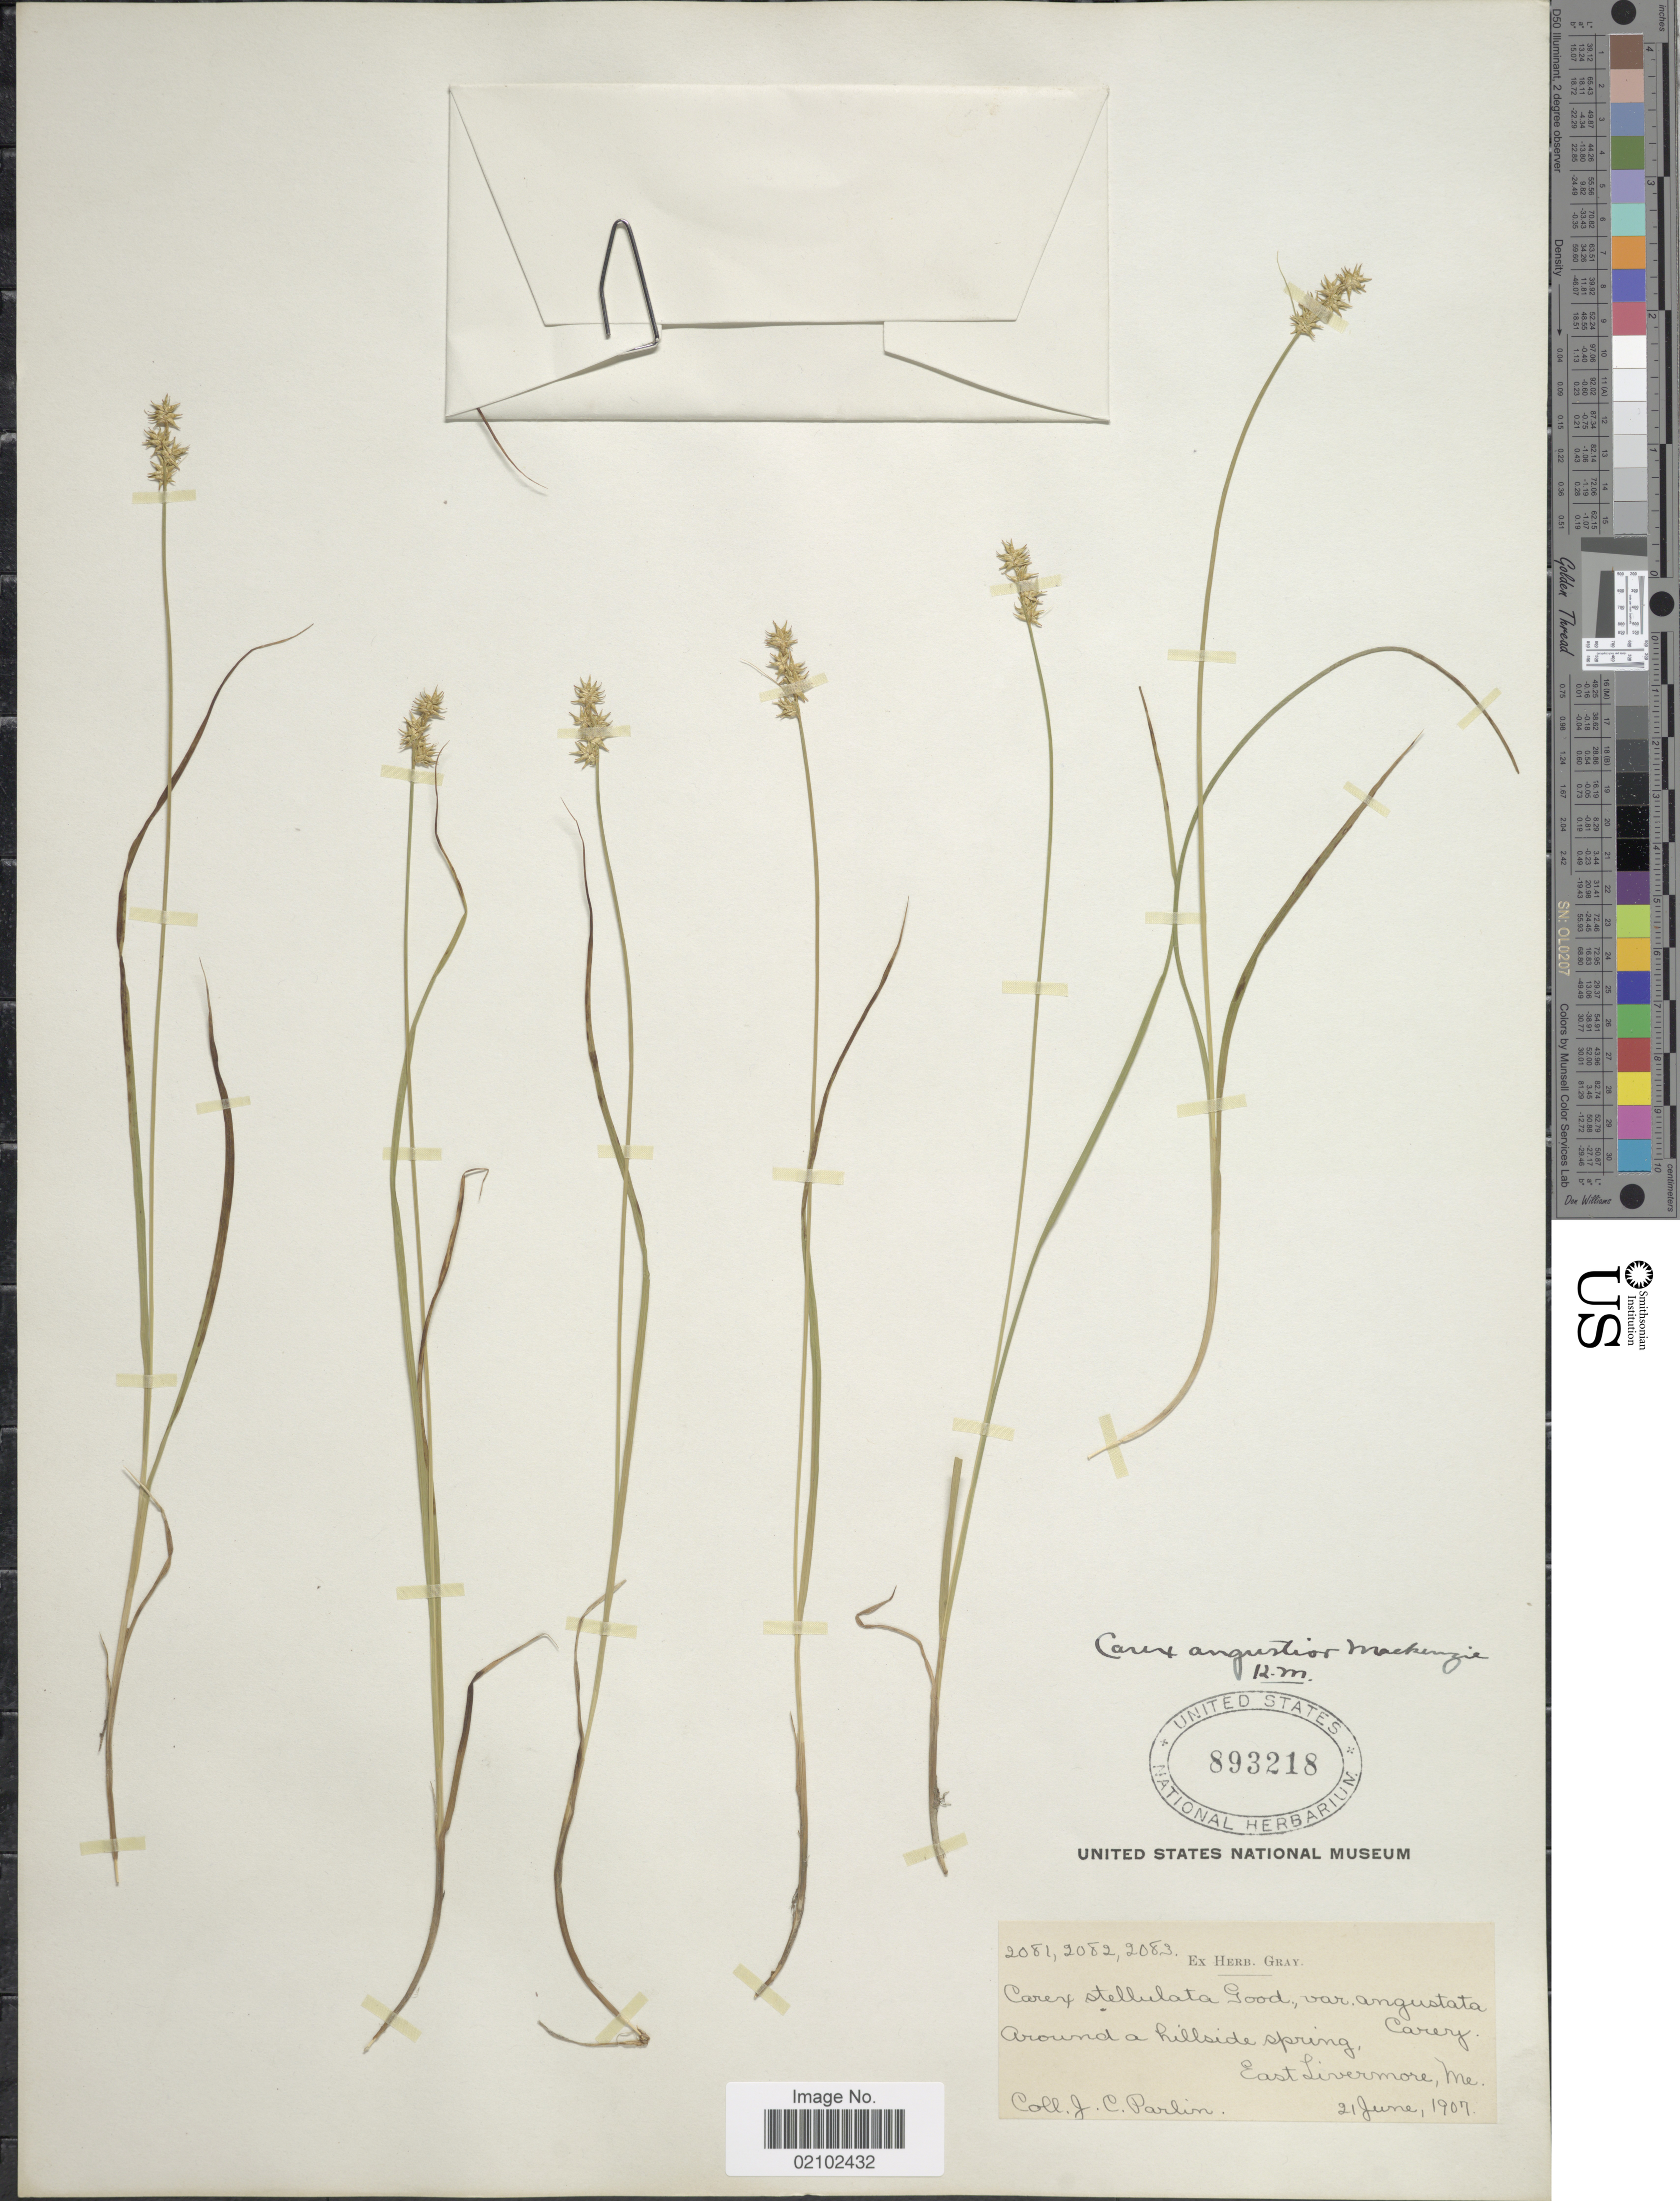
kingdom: Plantae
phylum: Tracheophyta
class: Liliopsida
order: Poales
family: Cyperaceae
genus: Carex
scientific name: Carex echinata subsp. echinata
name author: Murray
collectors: J. Parlin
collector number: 2081/2082/2083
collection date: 1907-06-21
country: United States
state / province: Maine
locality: Around a hillside spring, East Liversmore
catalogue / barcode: US 893218